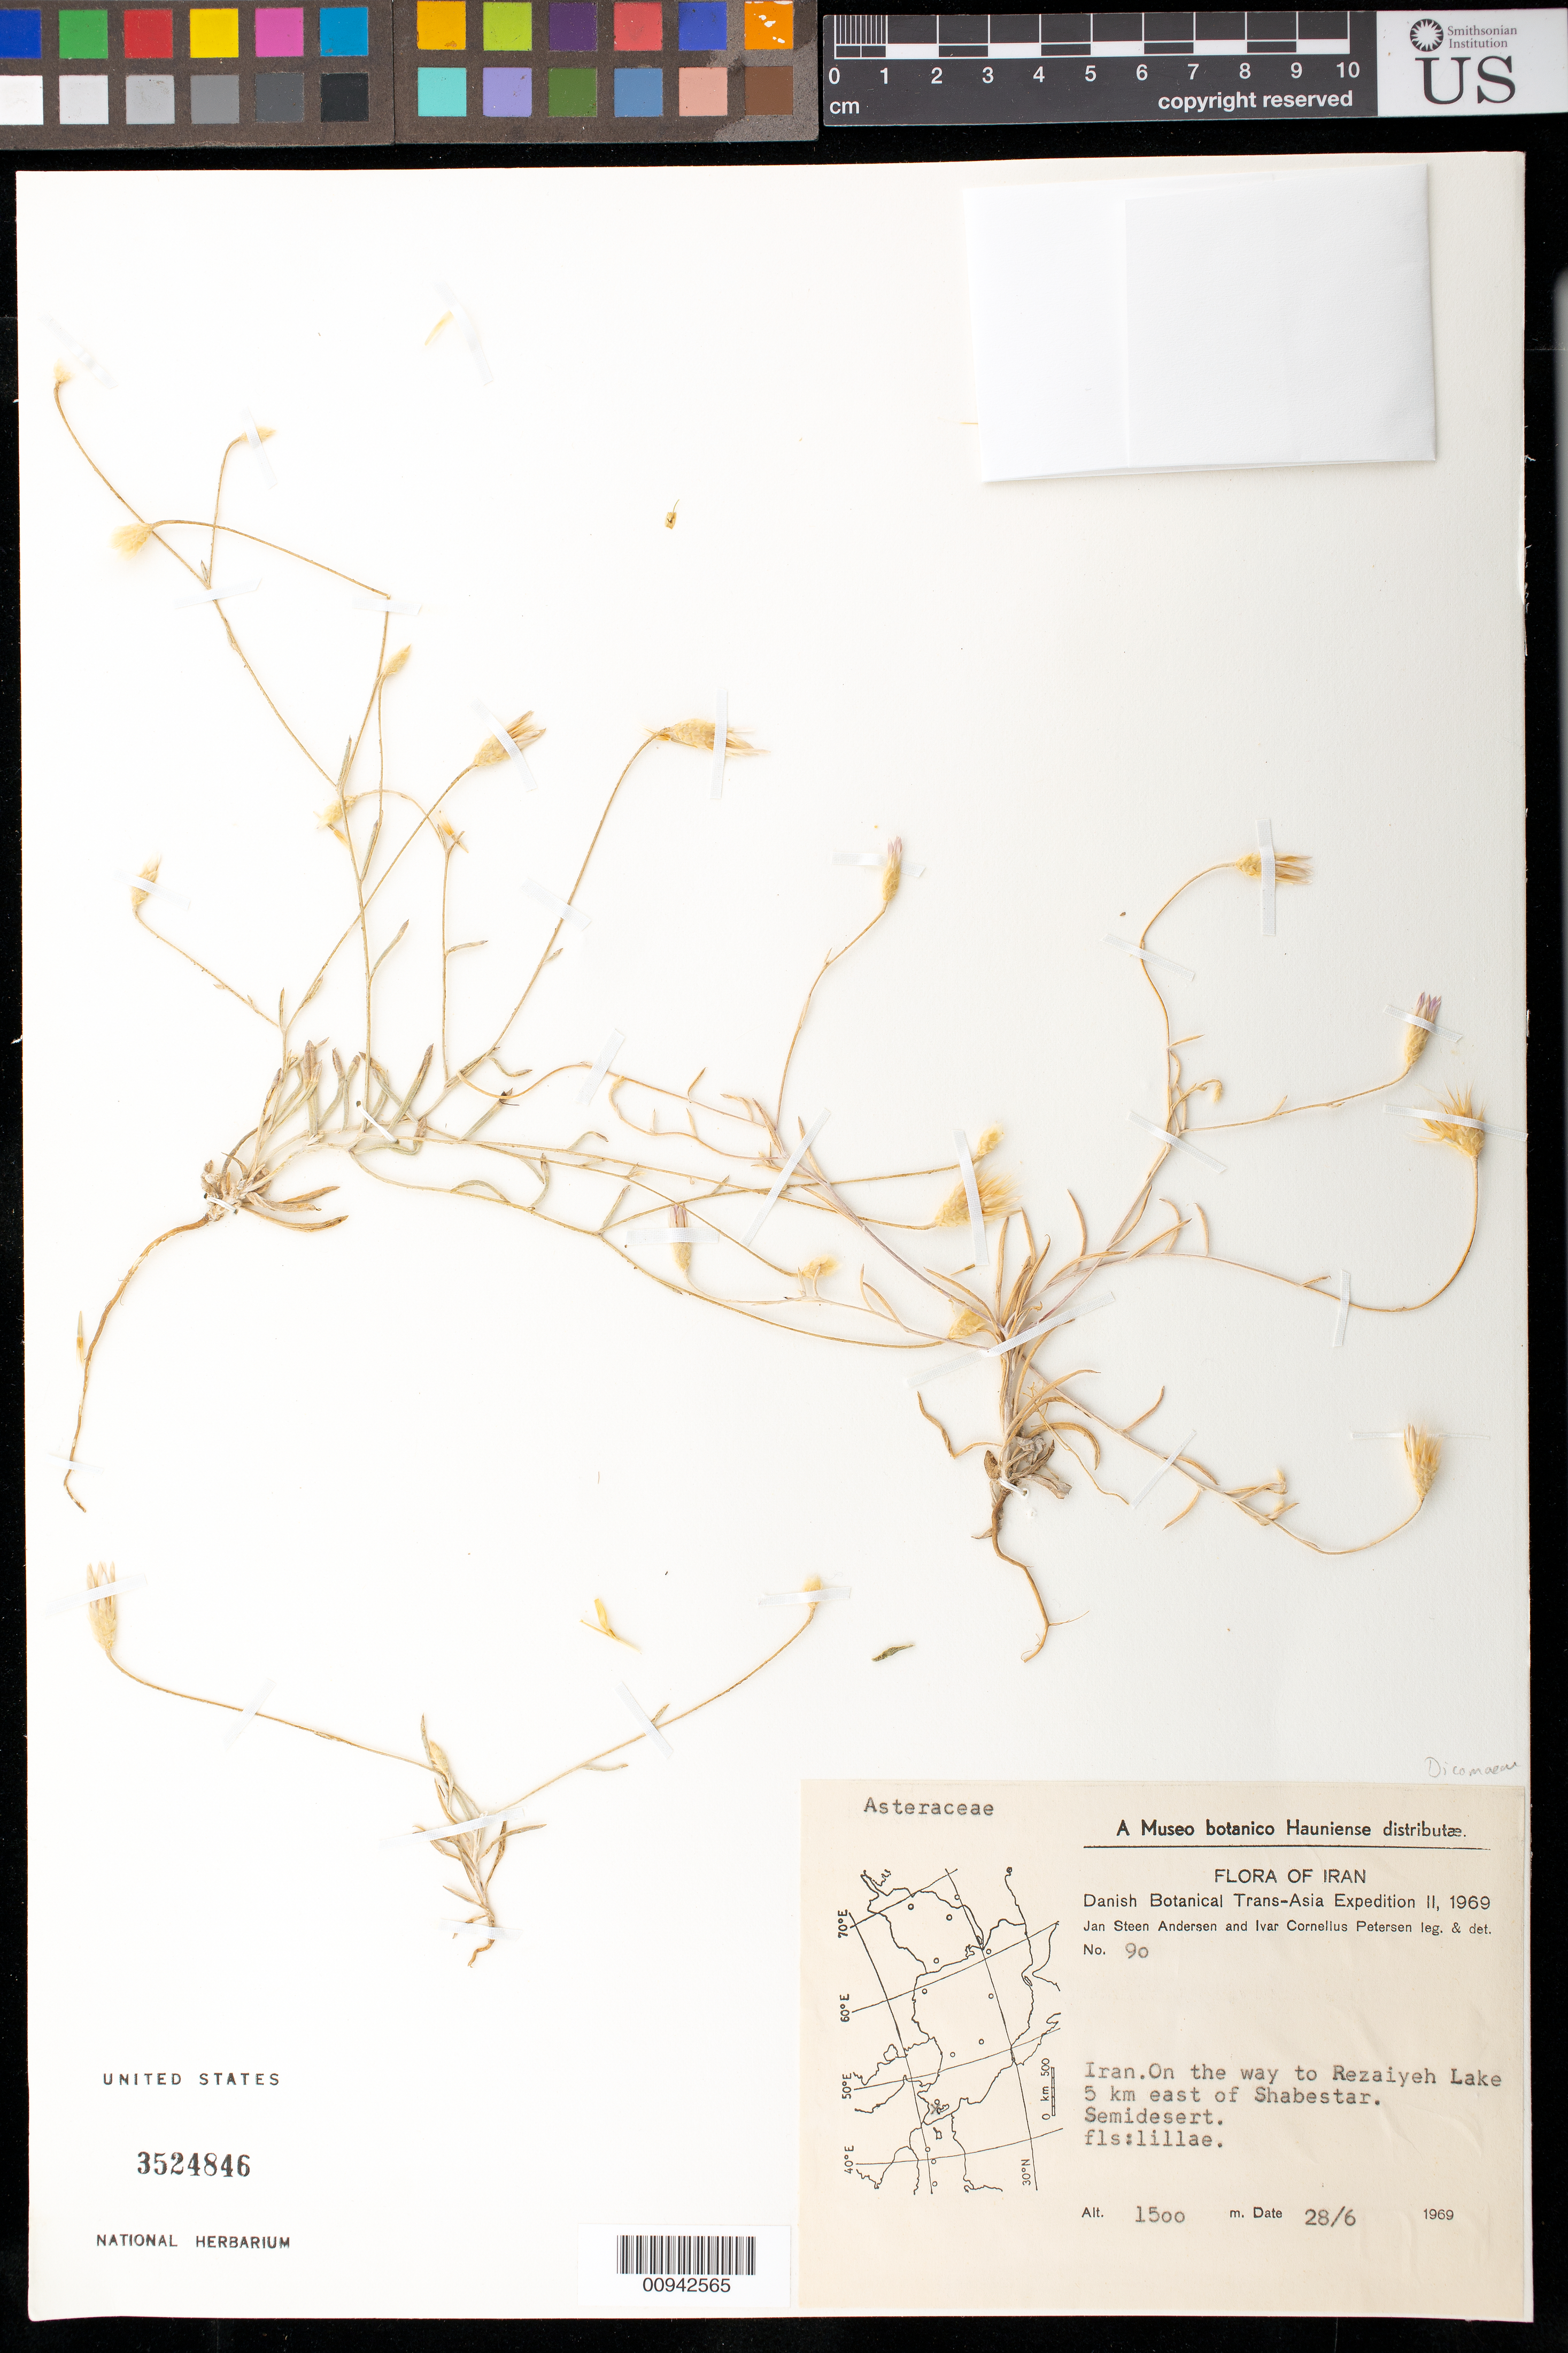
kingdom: Plantae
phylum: Tracheophyta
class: Magnoliopsida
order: Asterales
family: Asteraceae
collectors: J. Andersen & I. Petersen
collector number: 90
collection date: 1969-06-28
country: Iran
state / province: East Azerbaijan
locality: Shabestar, 5 km E, on way to Rezaiyeh Lake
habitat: Semi-desert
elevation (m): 1500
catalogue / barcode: US 3524846